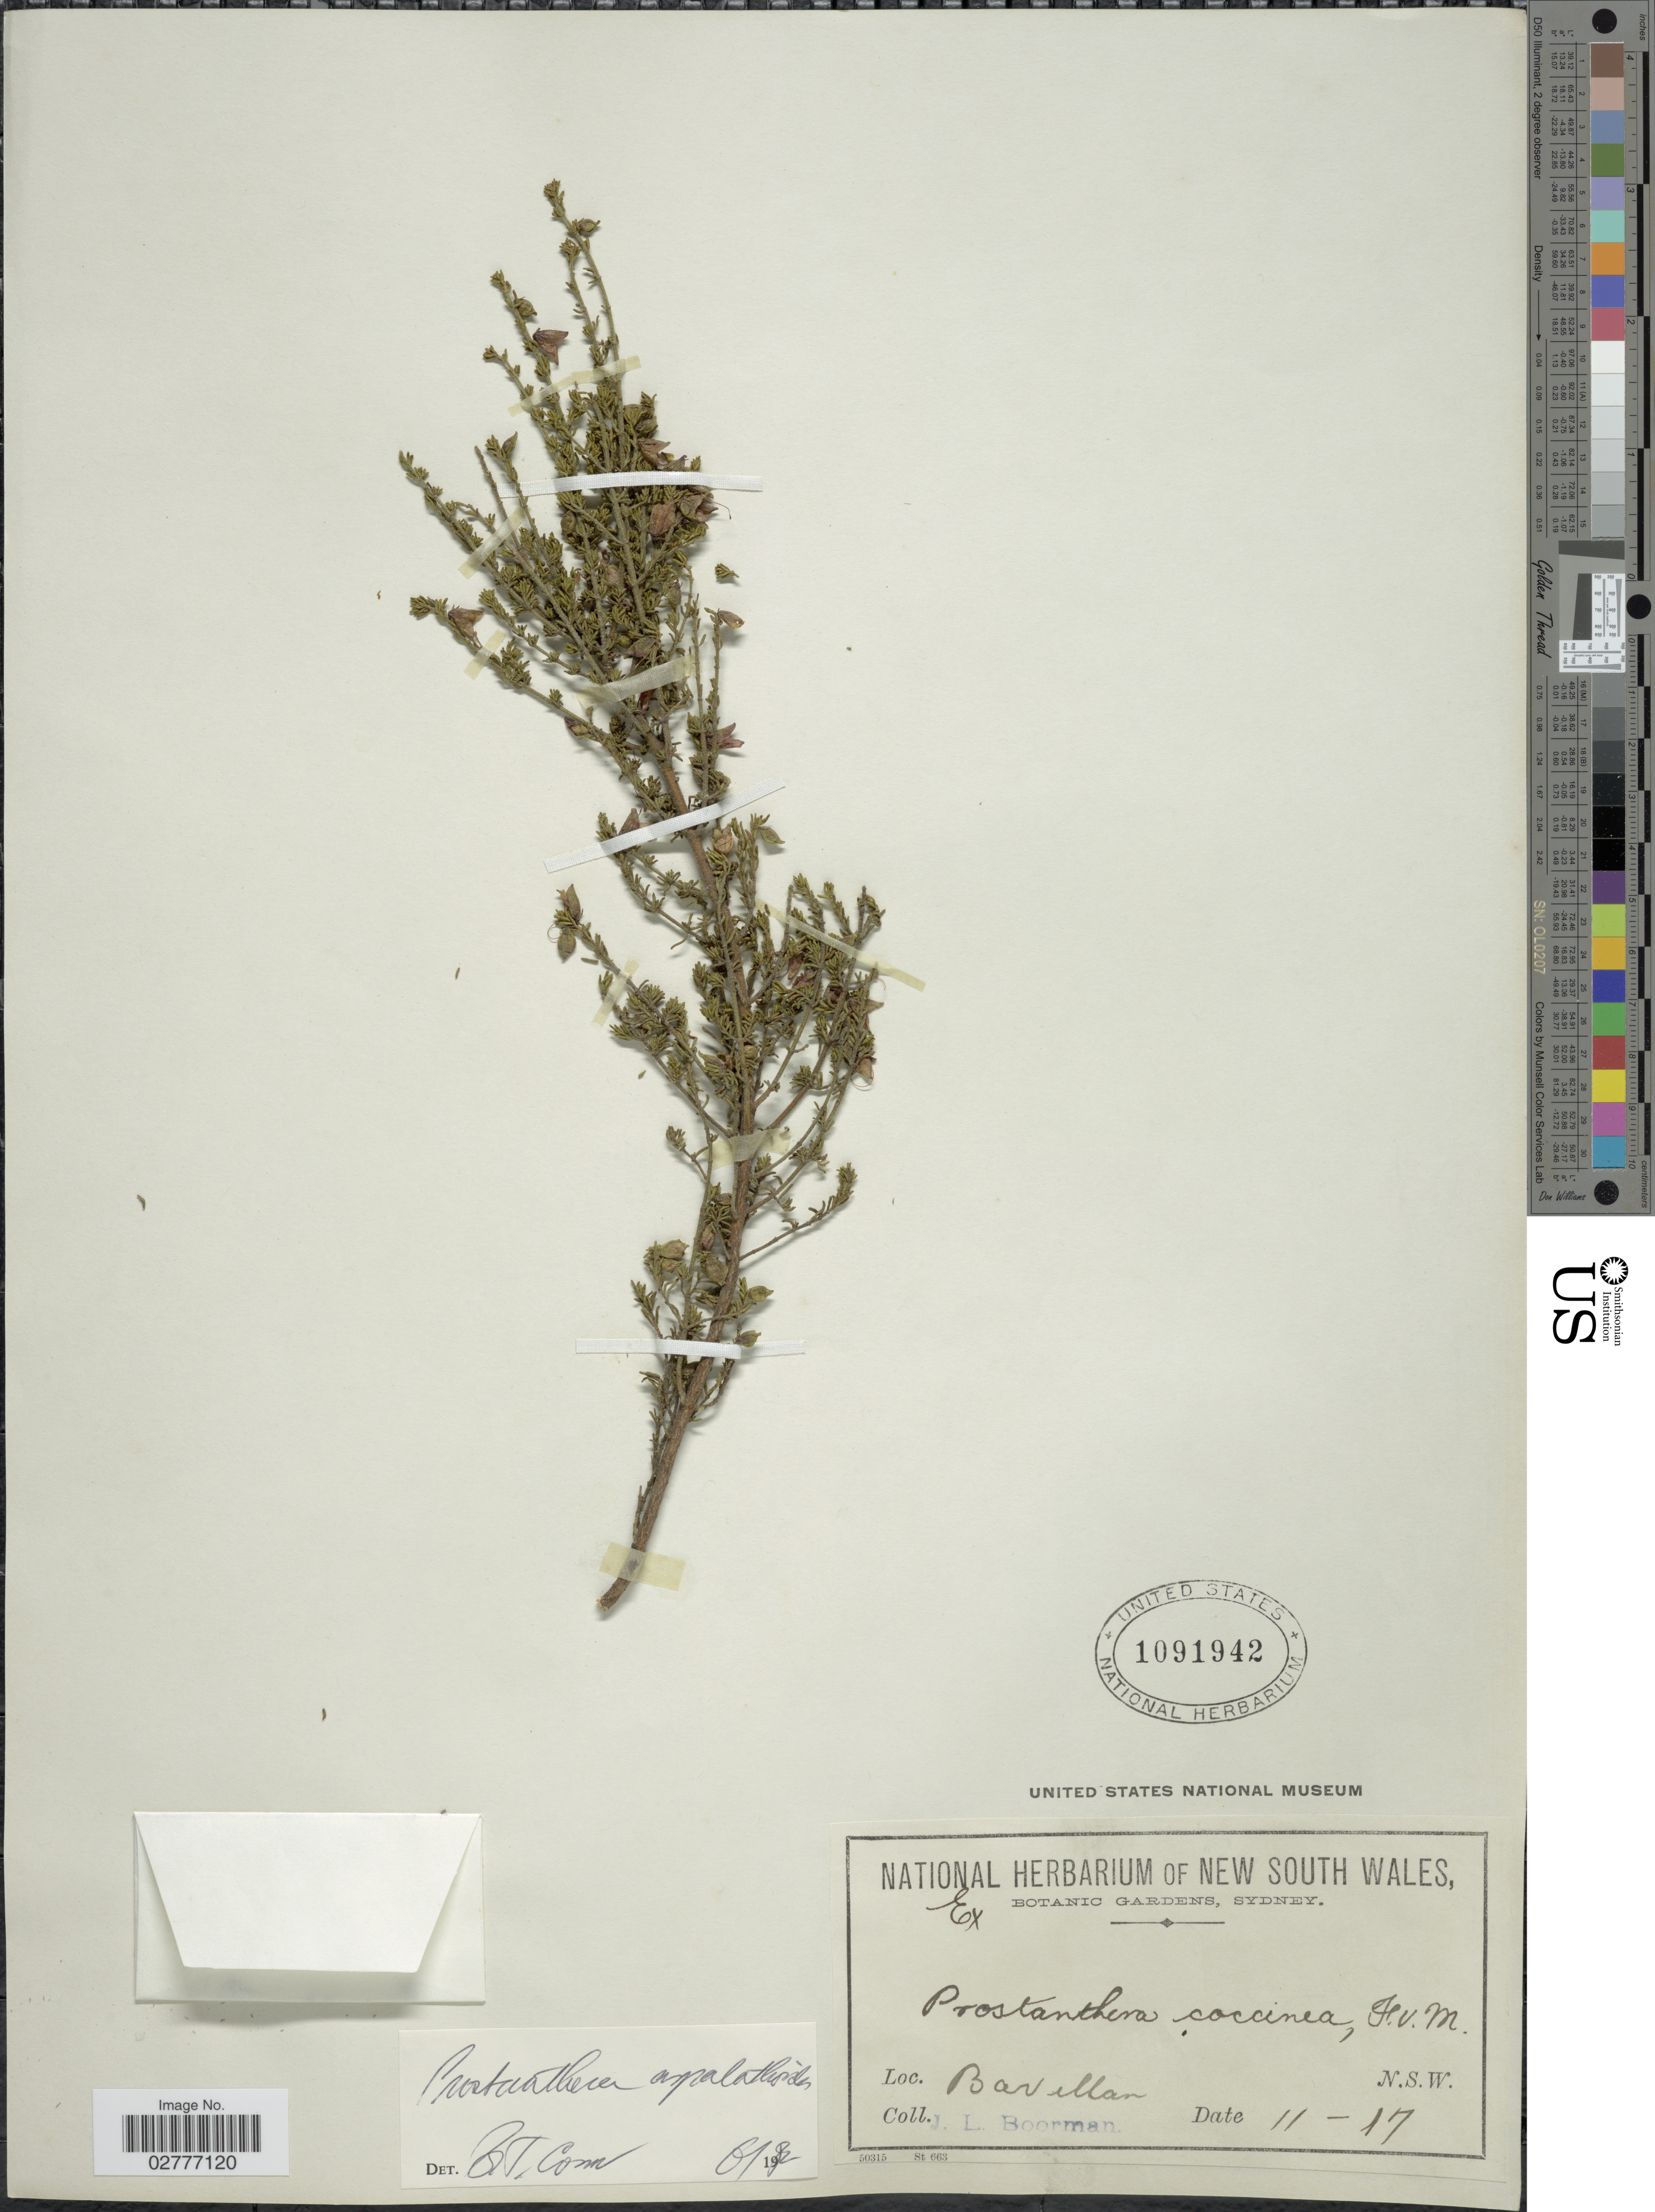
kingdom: Plantae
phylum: Tracheophyta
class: Magnoliopsida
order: Lamiales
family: Lamiaceae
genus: Prostanthera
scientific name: Prostanthera aspalathoides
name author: A. Cunn. ex Benth.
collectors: J. Boorman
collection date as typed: Transcribed d/m/y: /11/17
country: Australia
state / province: New South Wales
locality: Barellan. N.S.W.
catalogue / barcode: US 1091942